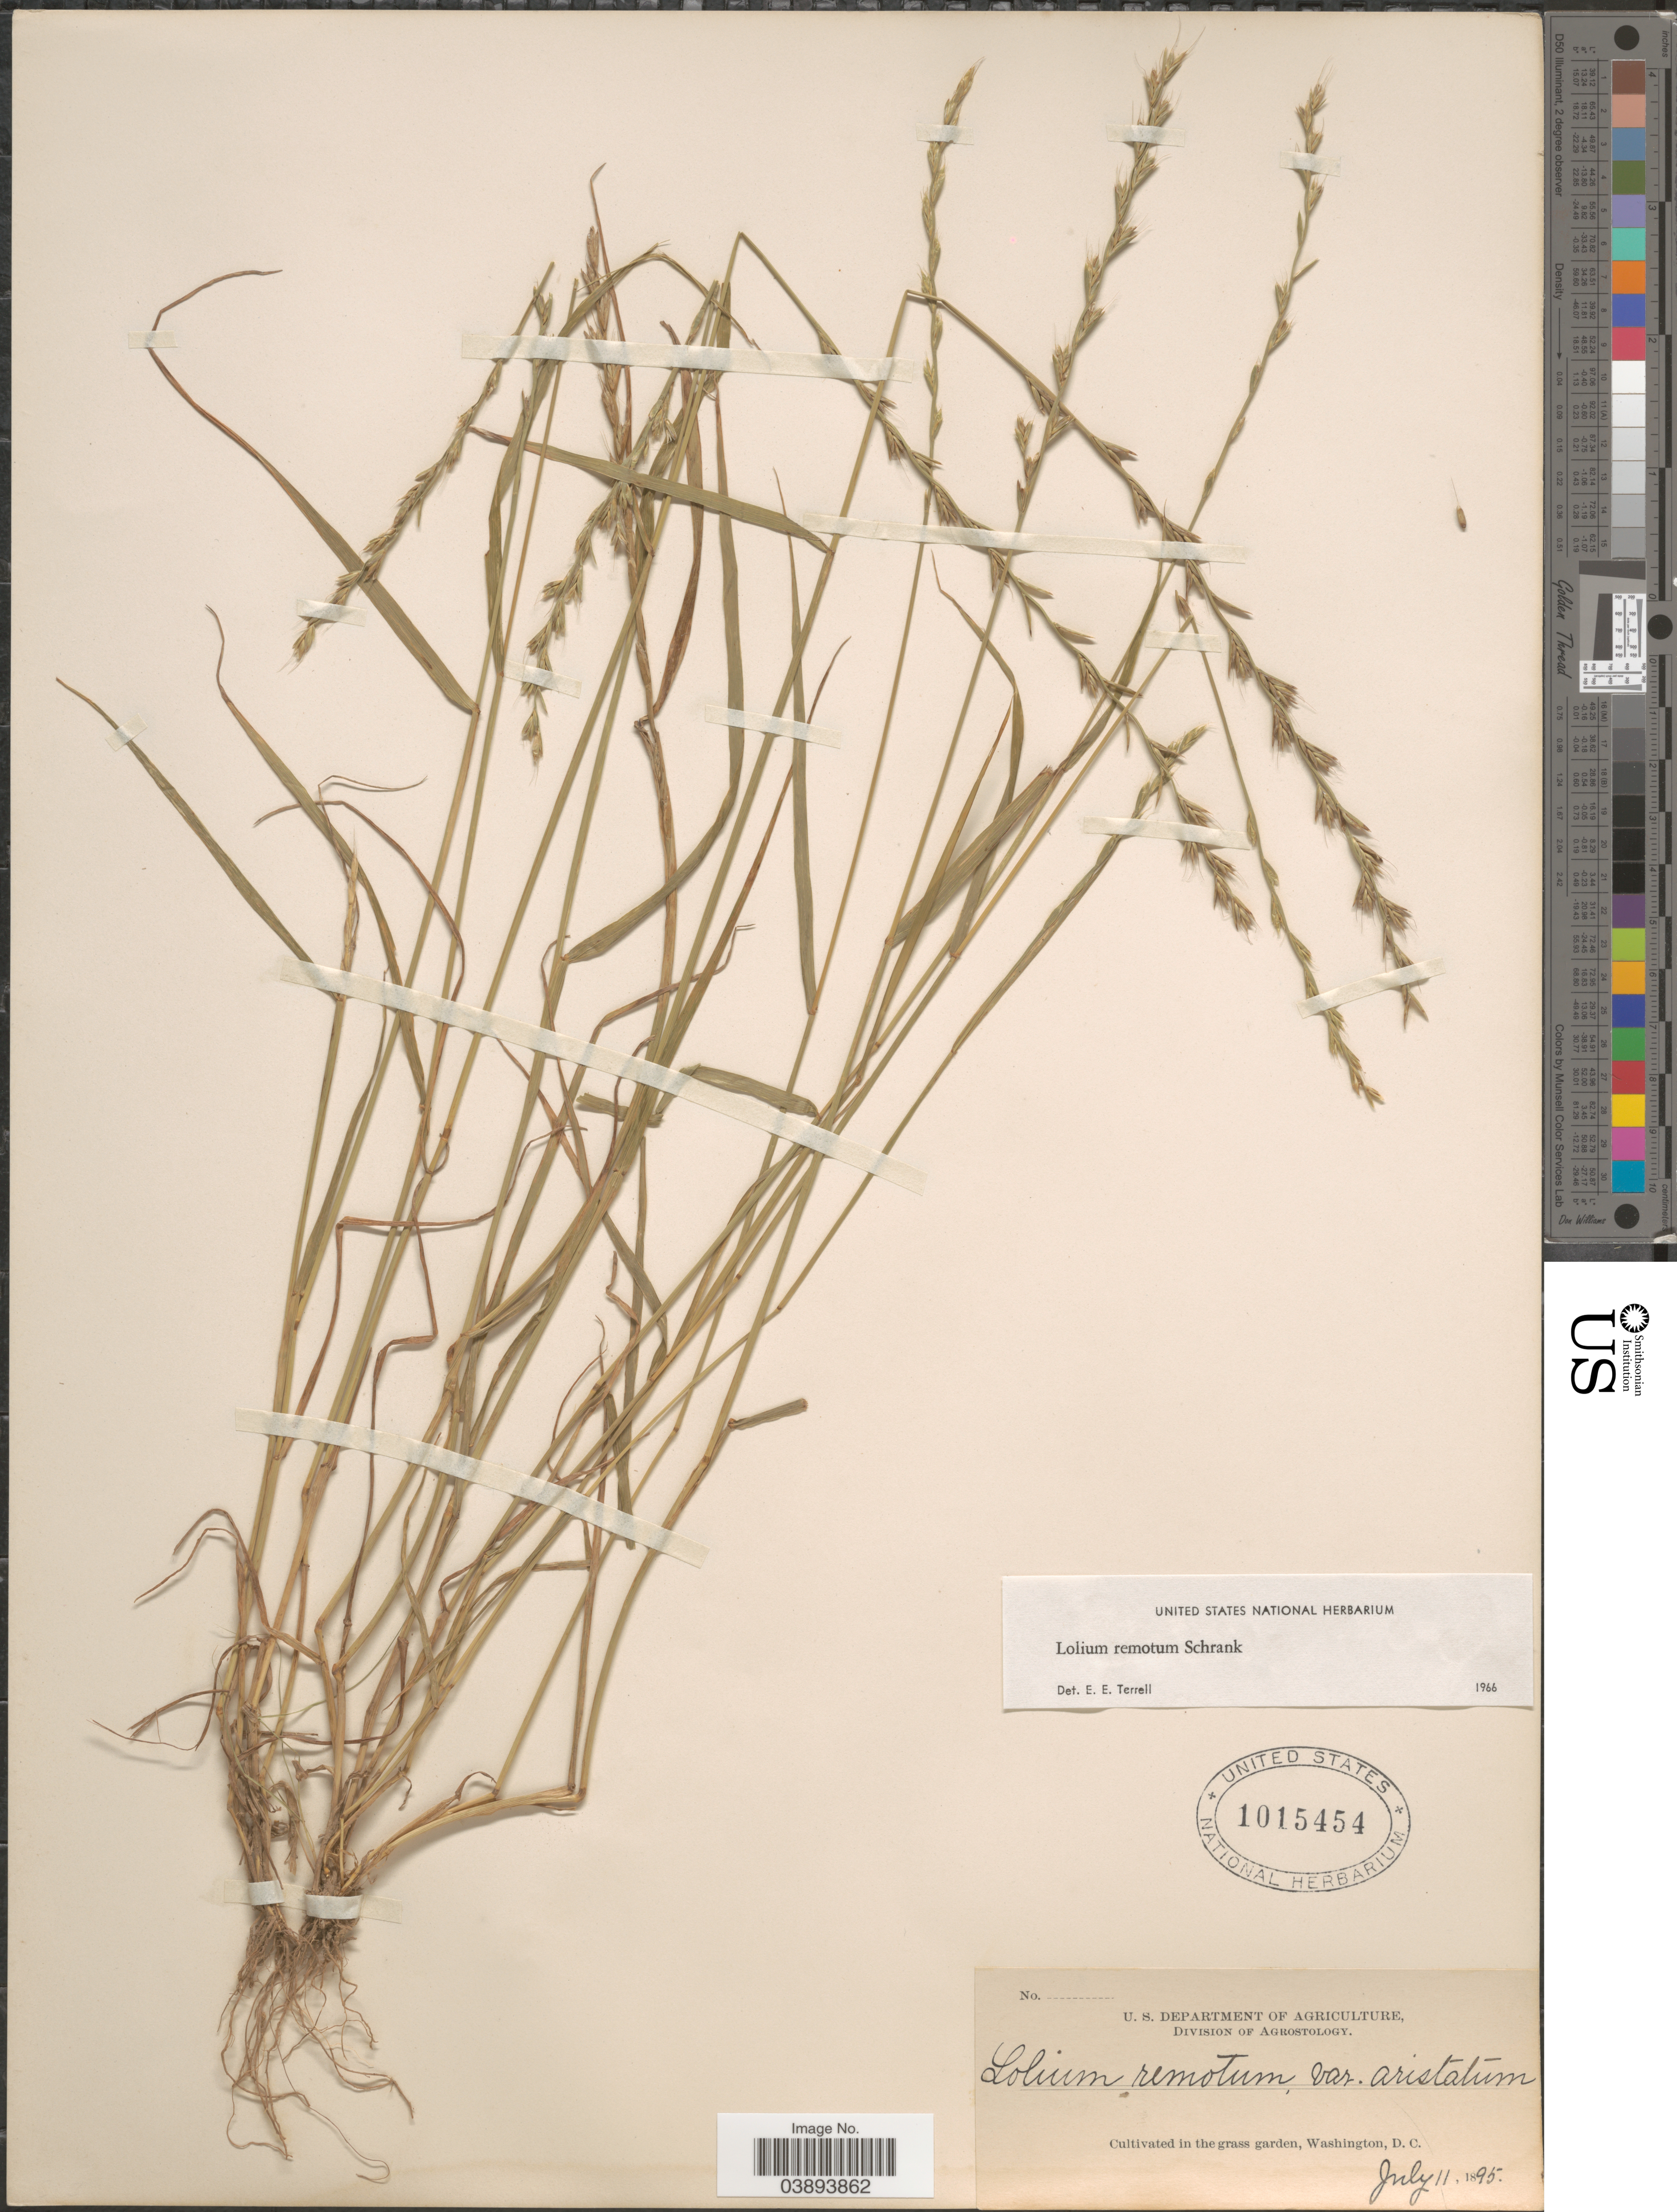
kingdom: Plantae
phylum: Tracheophyta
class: Liliopsida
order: Poales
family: Poaceae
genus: Lolium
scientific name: Lolium remotum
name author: Schrank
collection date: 1895-07-11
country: United States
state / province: District of Columbia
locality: In the grass garden, Washington.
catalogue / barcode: US 1015454